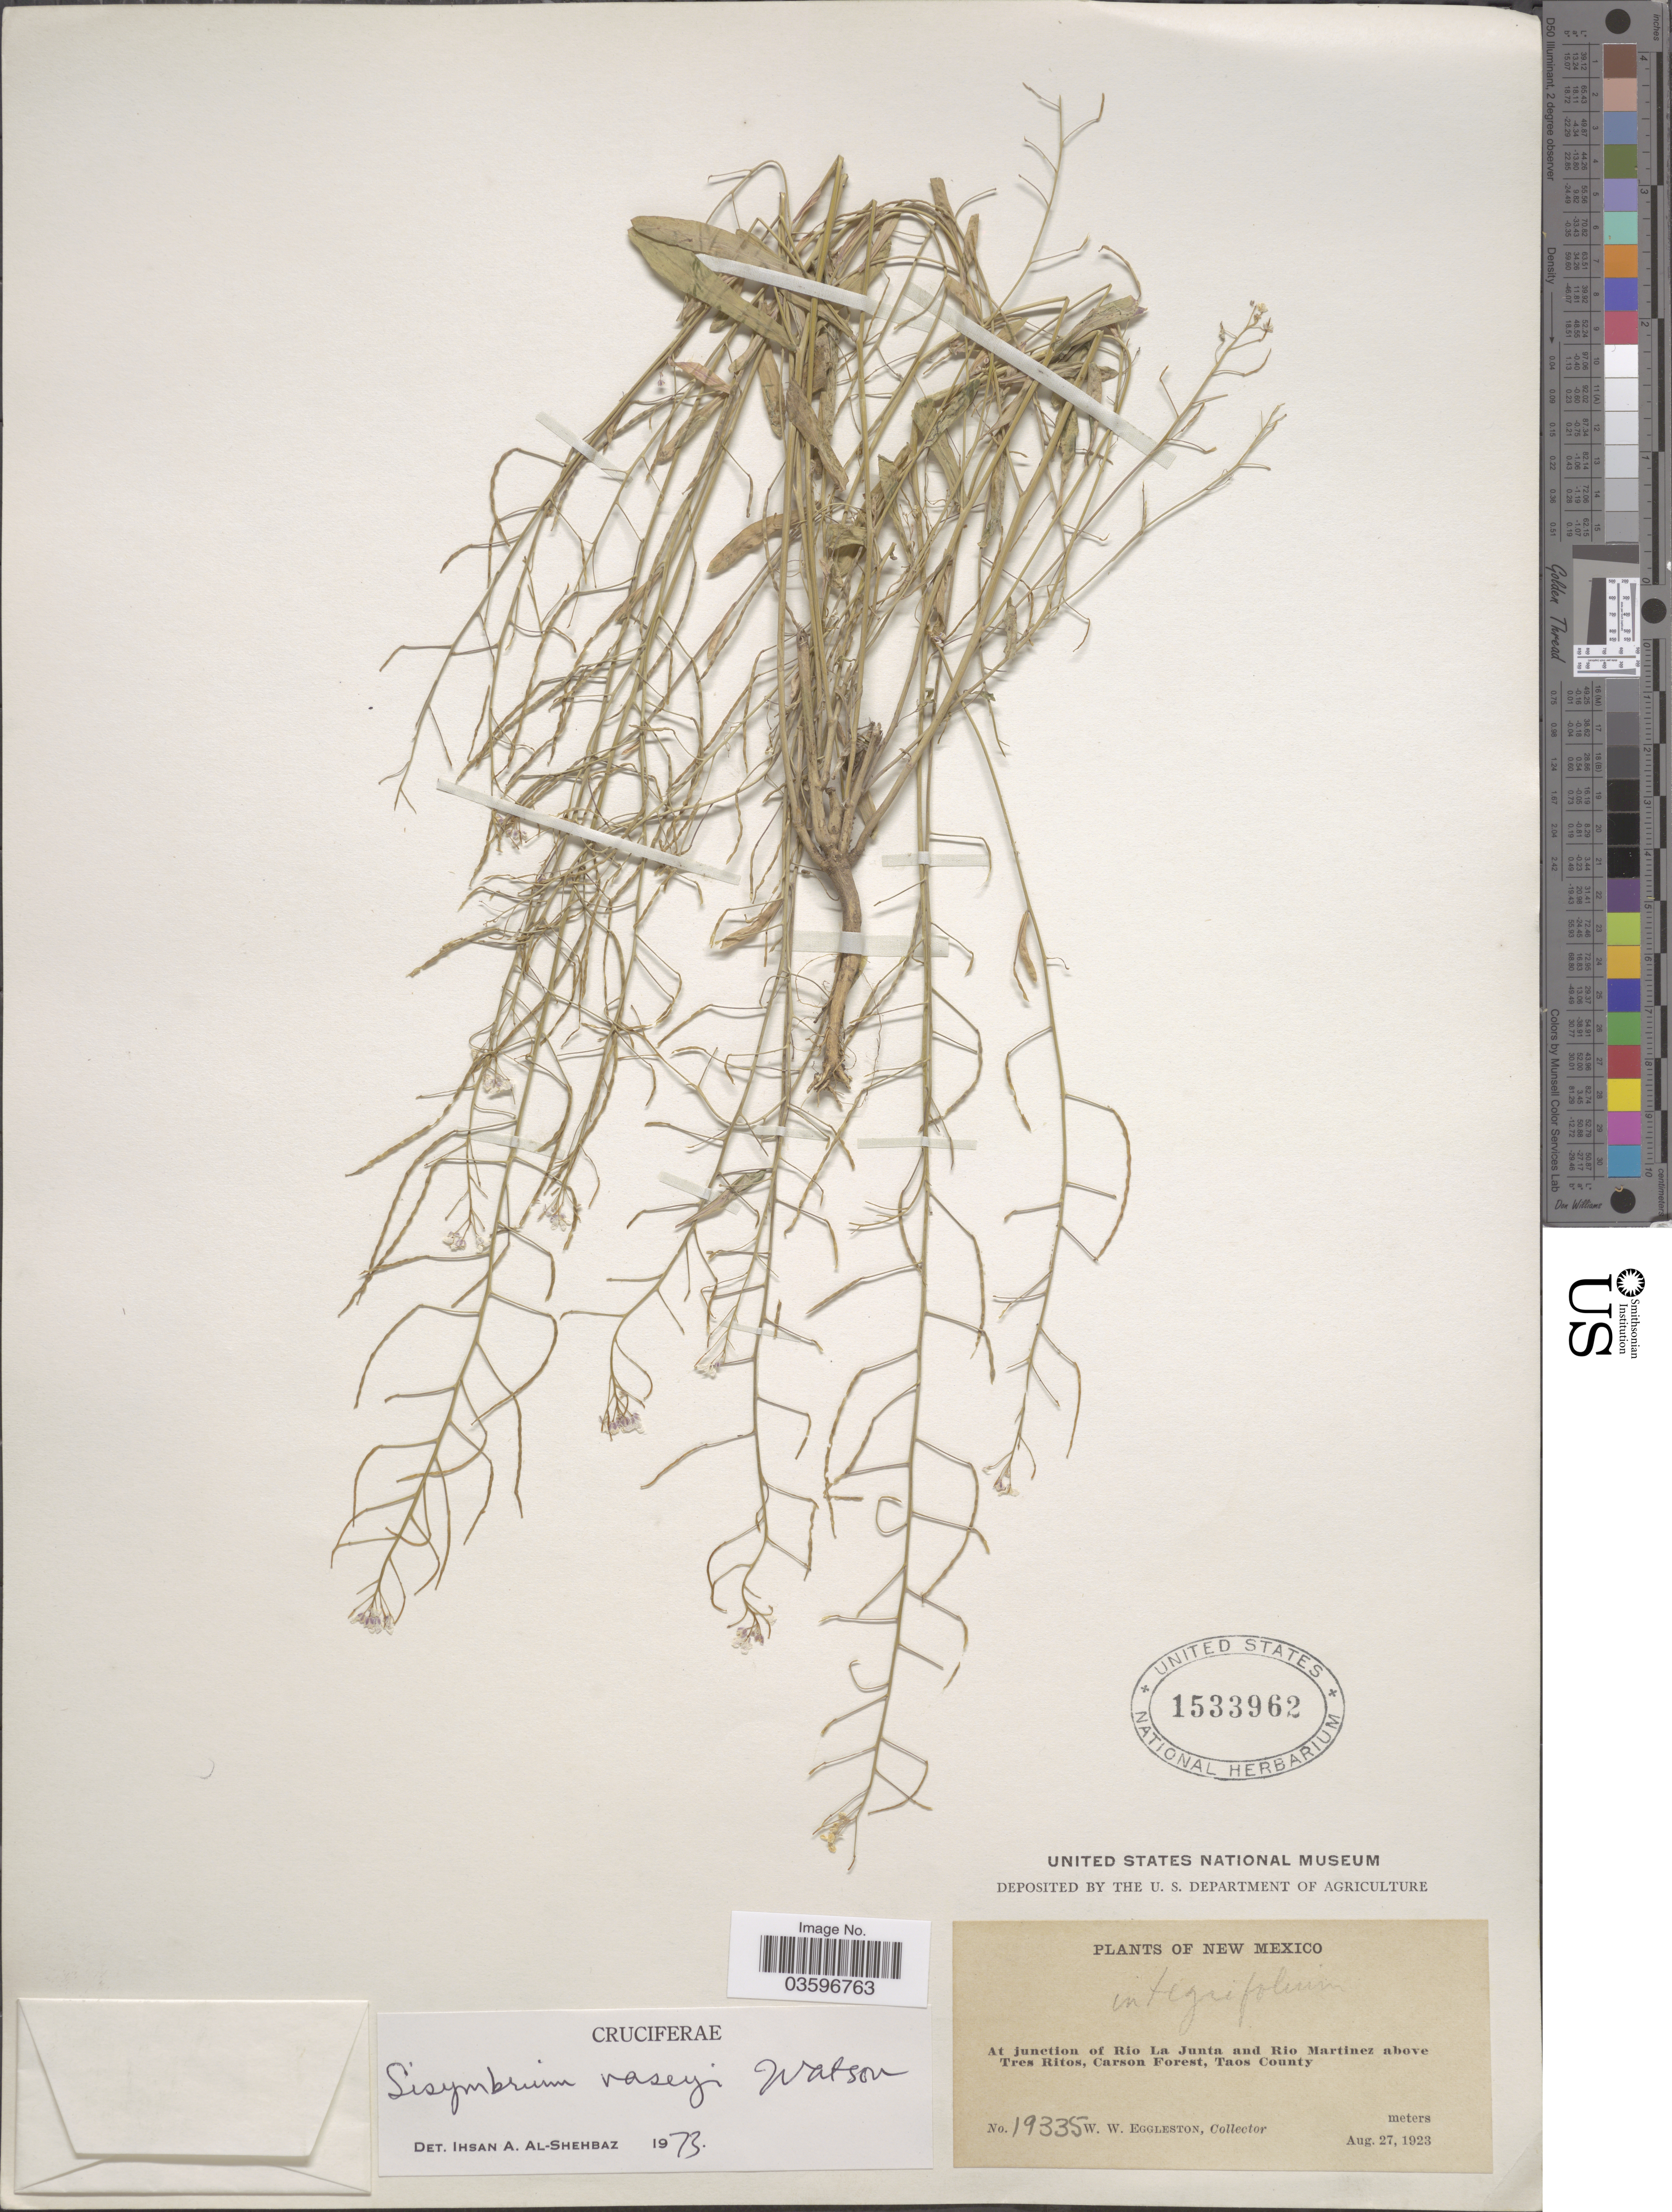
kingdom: Plantae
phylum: Tracheophyta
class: Magnoliopsida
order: Brassicales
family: Brassicaceae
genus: Thelypodiopsis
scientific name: Thelypodiopsis vaseyi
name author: (S. Watson ex B.L. Rob.) Rollins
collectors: W. W. Eggleston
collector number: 19335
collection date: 1923-08-27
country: United States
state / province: New Mexico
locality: At junction of Rio La Junta and Rio Martinez above Tres Ritos, Carson Forest, Taos County.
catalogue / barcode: US 1533962